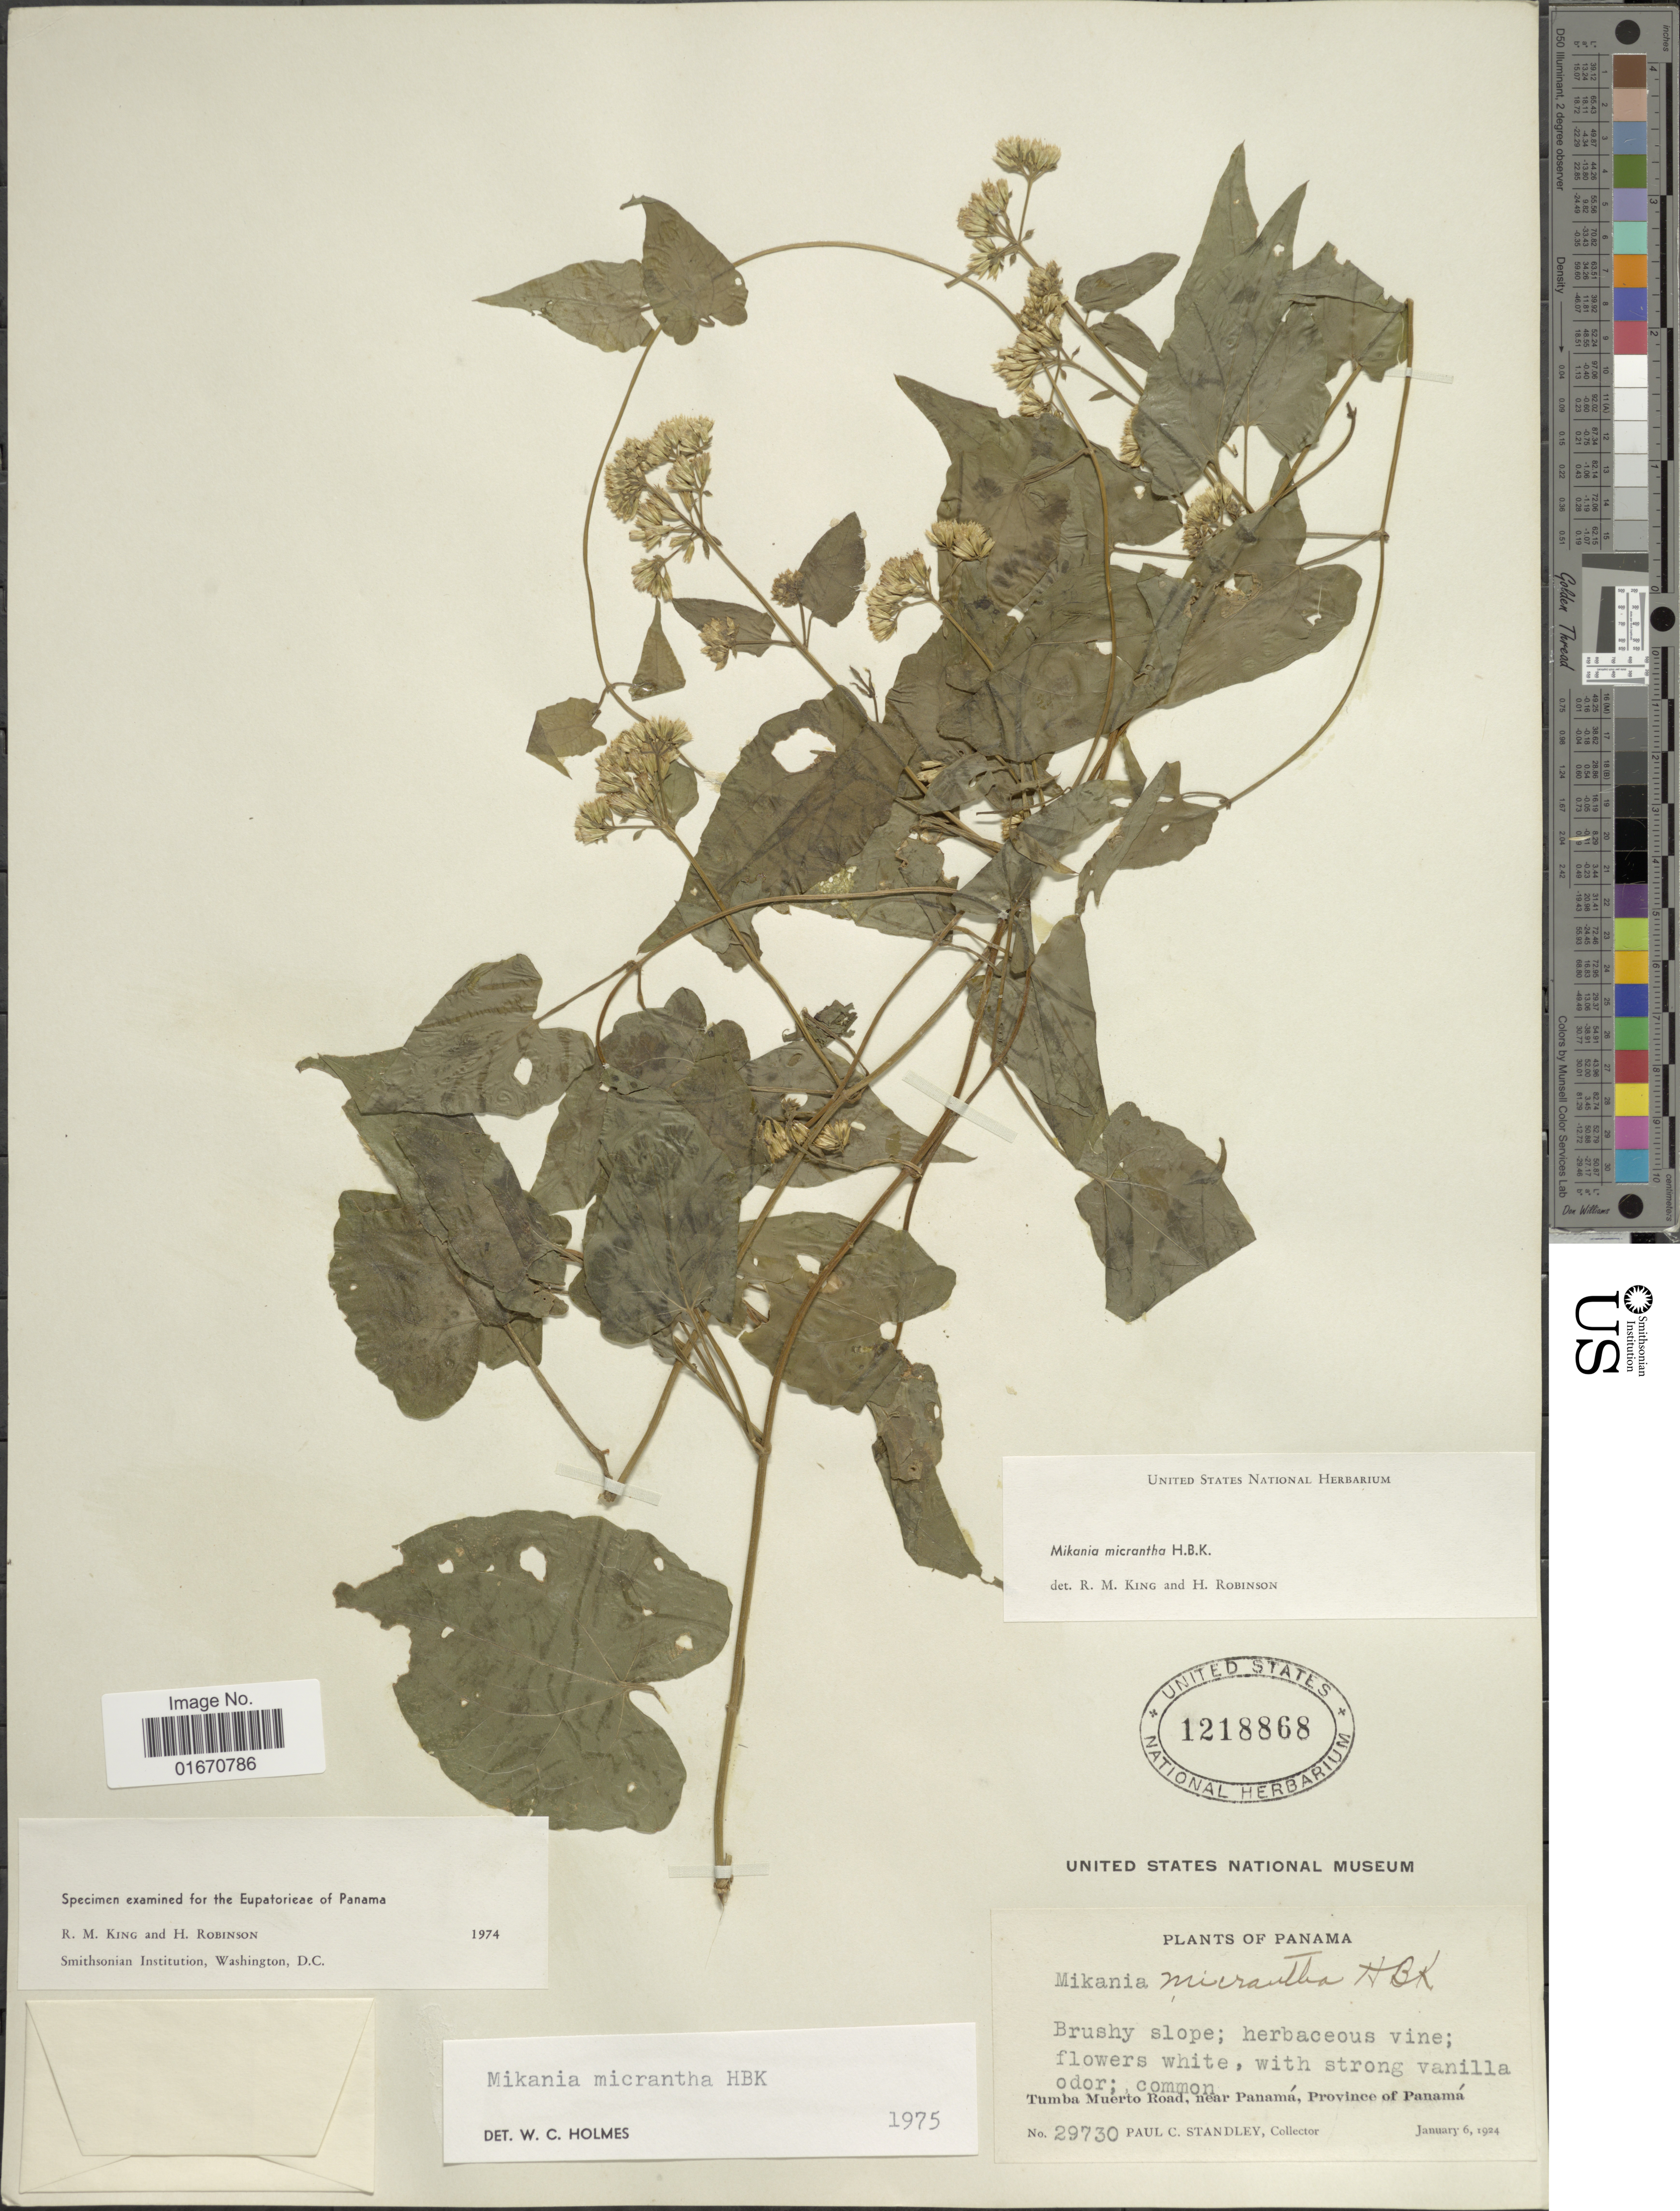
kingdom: Plantae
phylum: Tracheophyta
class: Magnoliopsida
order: Asterales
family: Asteraceae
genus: Mikania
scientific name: Mikania micrantha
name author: Kunth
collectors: P. C. Standley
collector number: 29730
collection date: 1924-01-06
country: Panama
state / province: Panamá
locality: Tumba Muerto Road, near Panama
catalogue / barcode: US 1418868